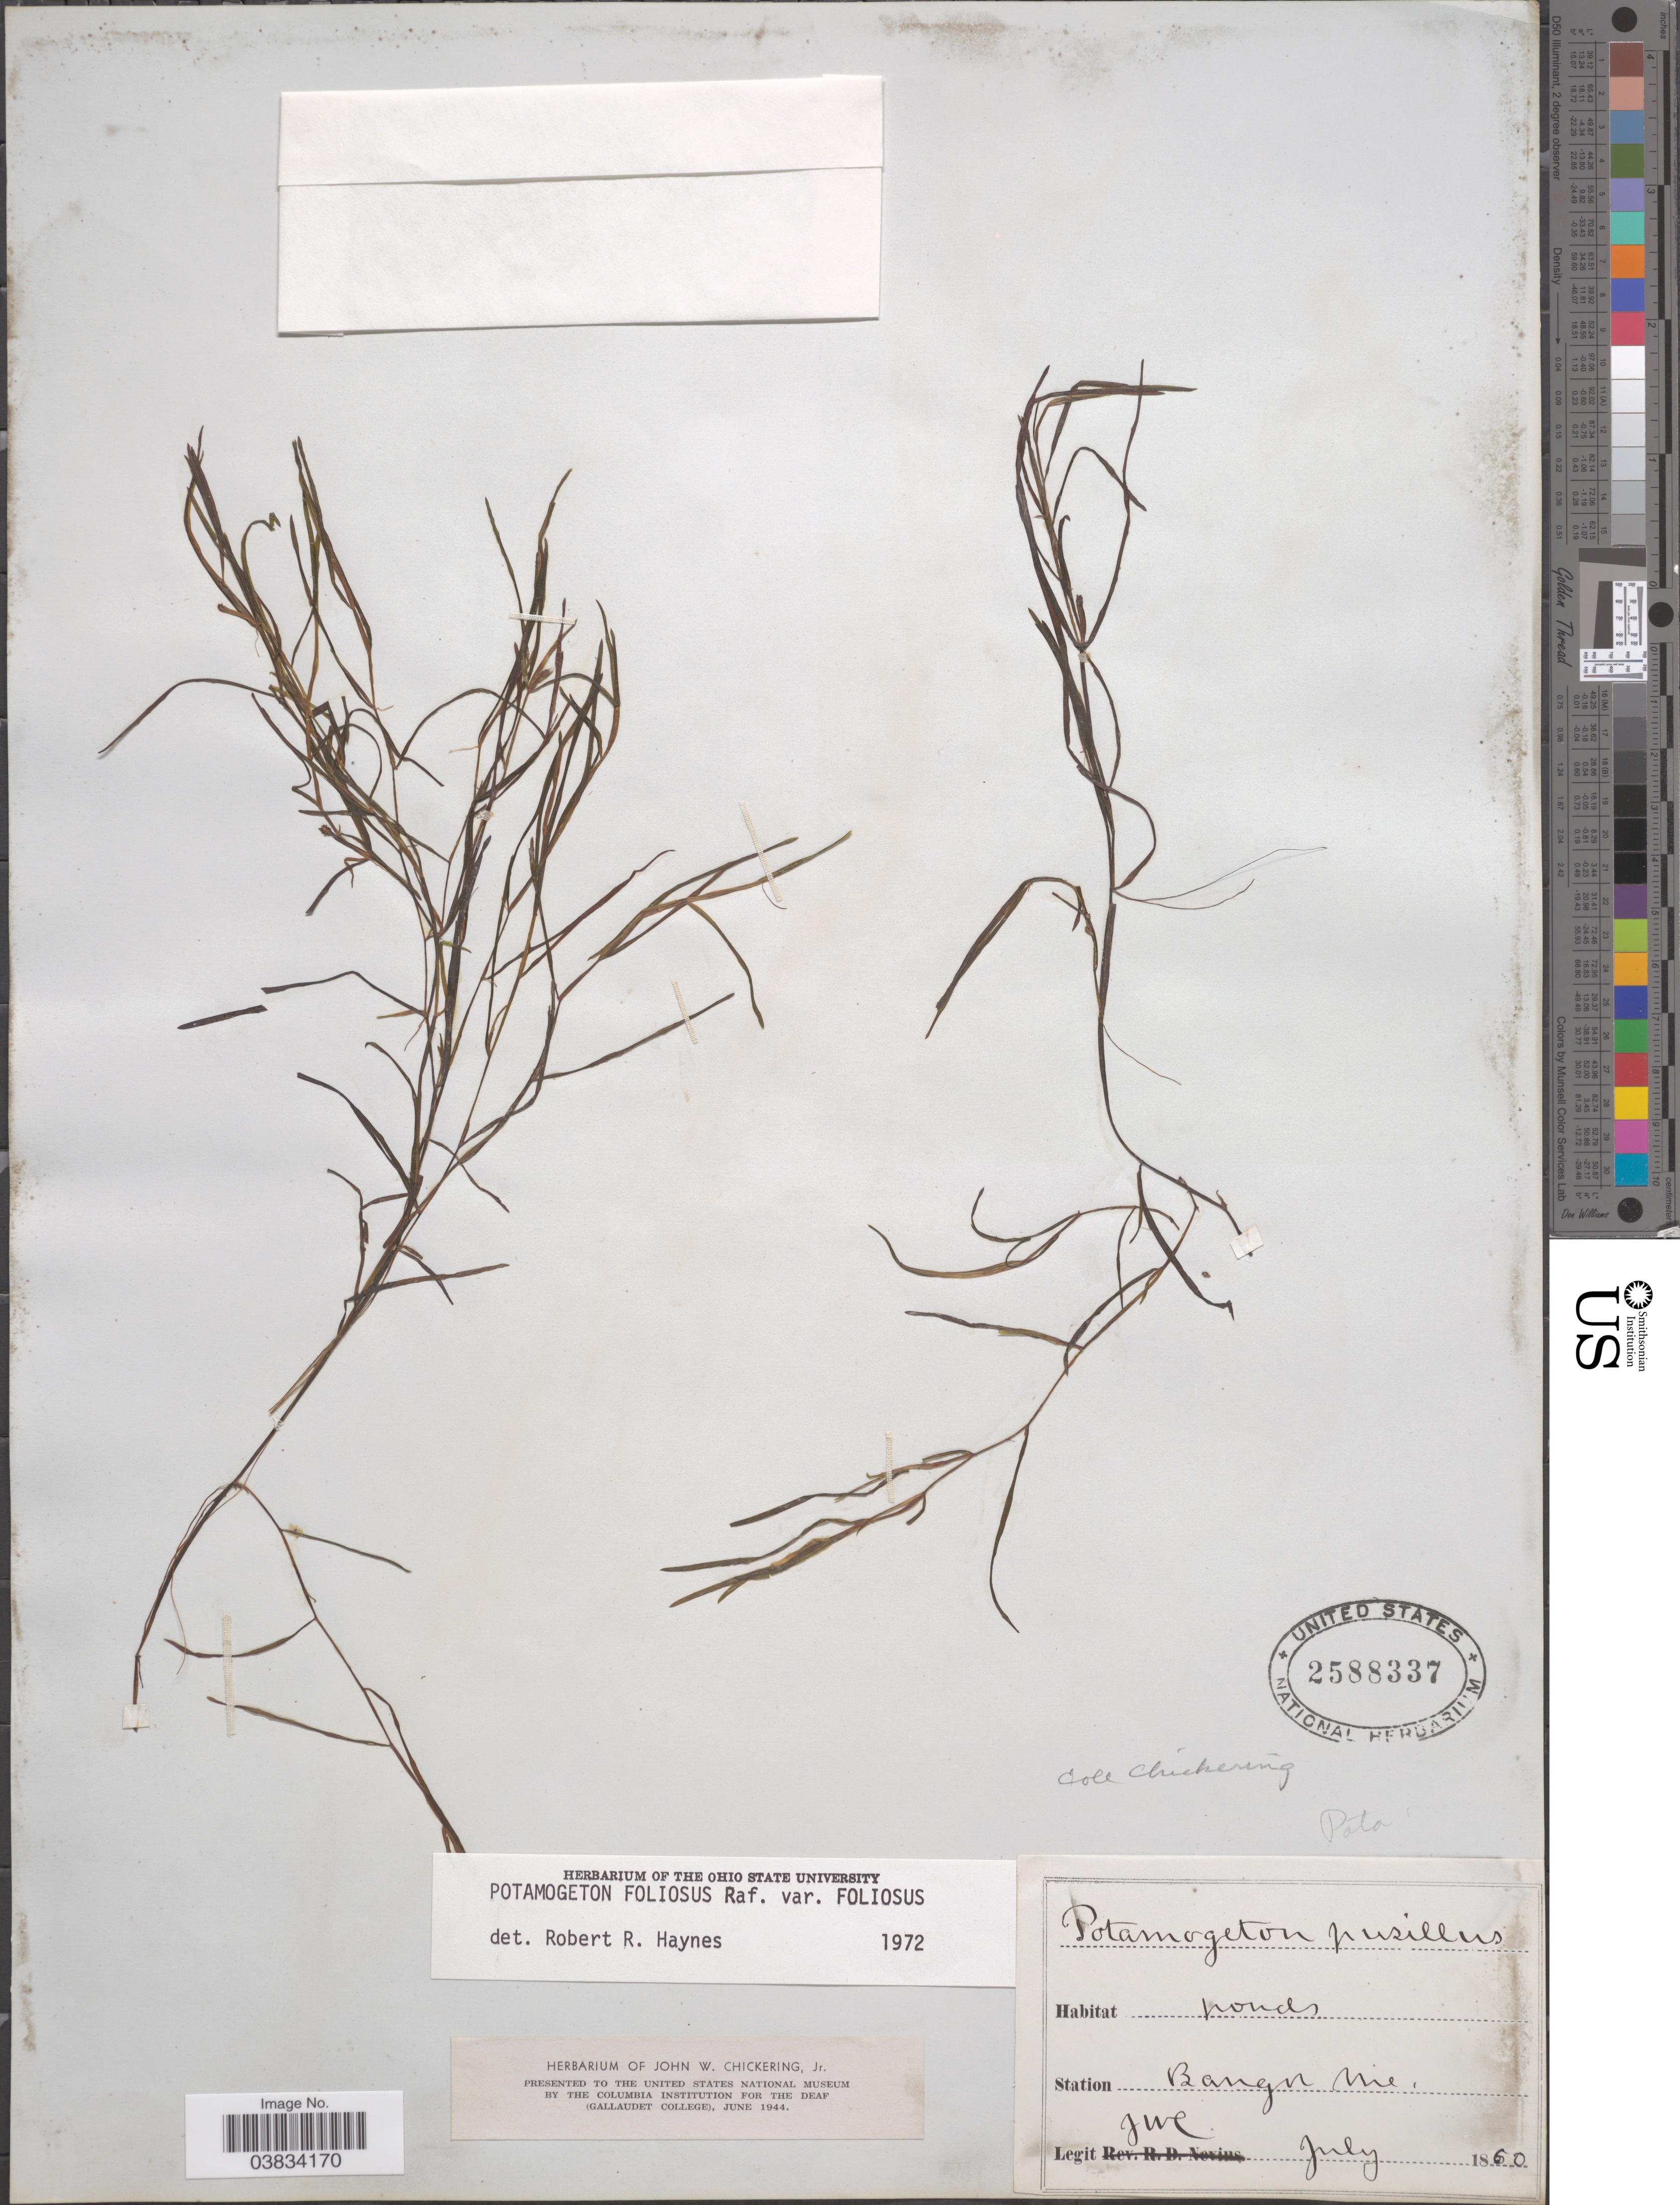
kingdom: Plantae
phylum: Tracheophyta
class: Liliopsida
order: Alismatales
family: Potamogetonaceae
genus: Potamogeton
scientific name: Potamogeton foliosus var. foliosus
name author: Raf.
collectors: J. Chickering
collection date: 1860-07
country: United States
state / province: Maine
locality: Station Bangor.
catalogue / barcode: US 2588337